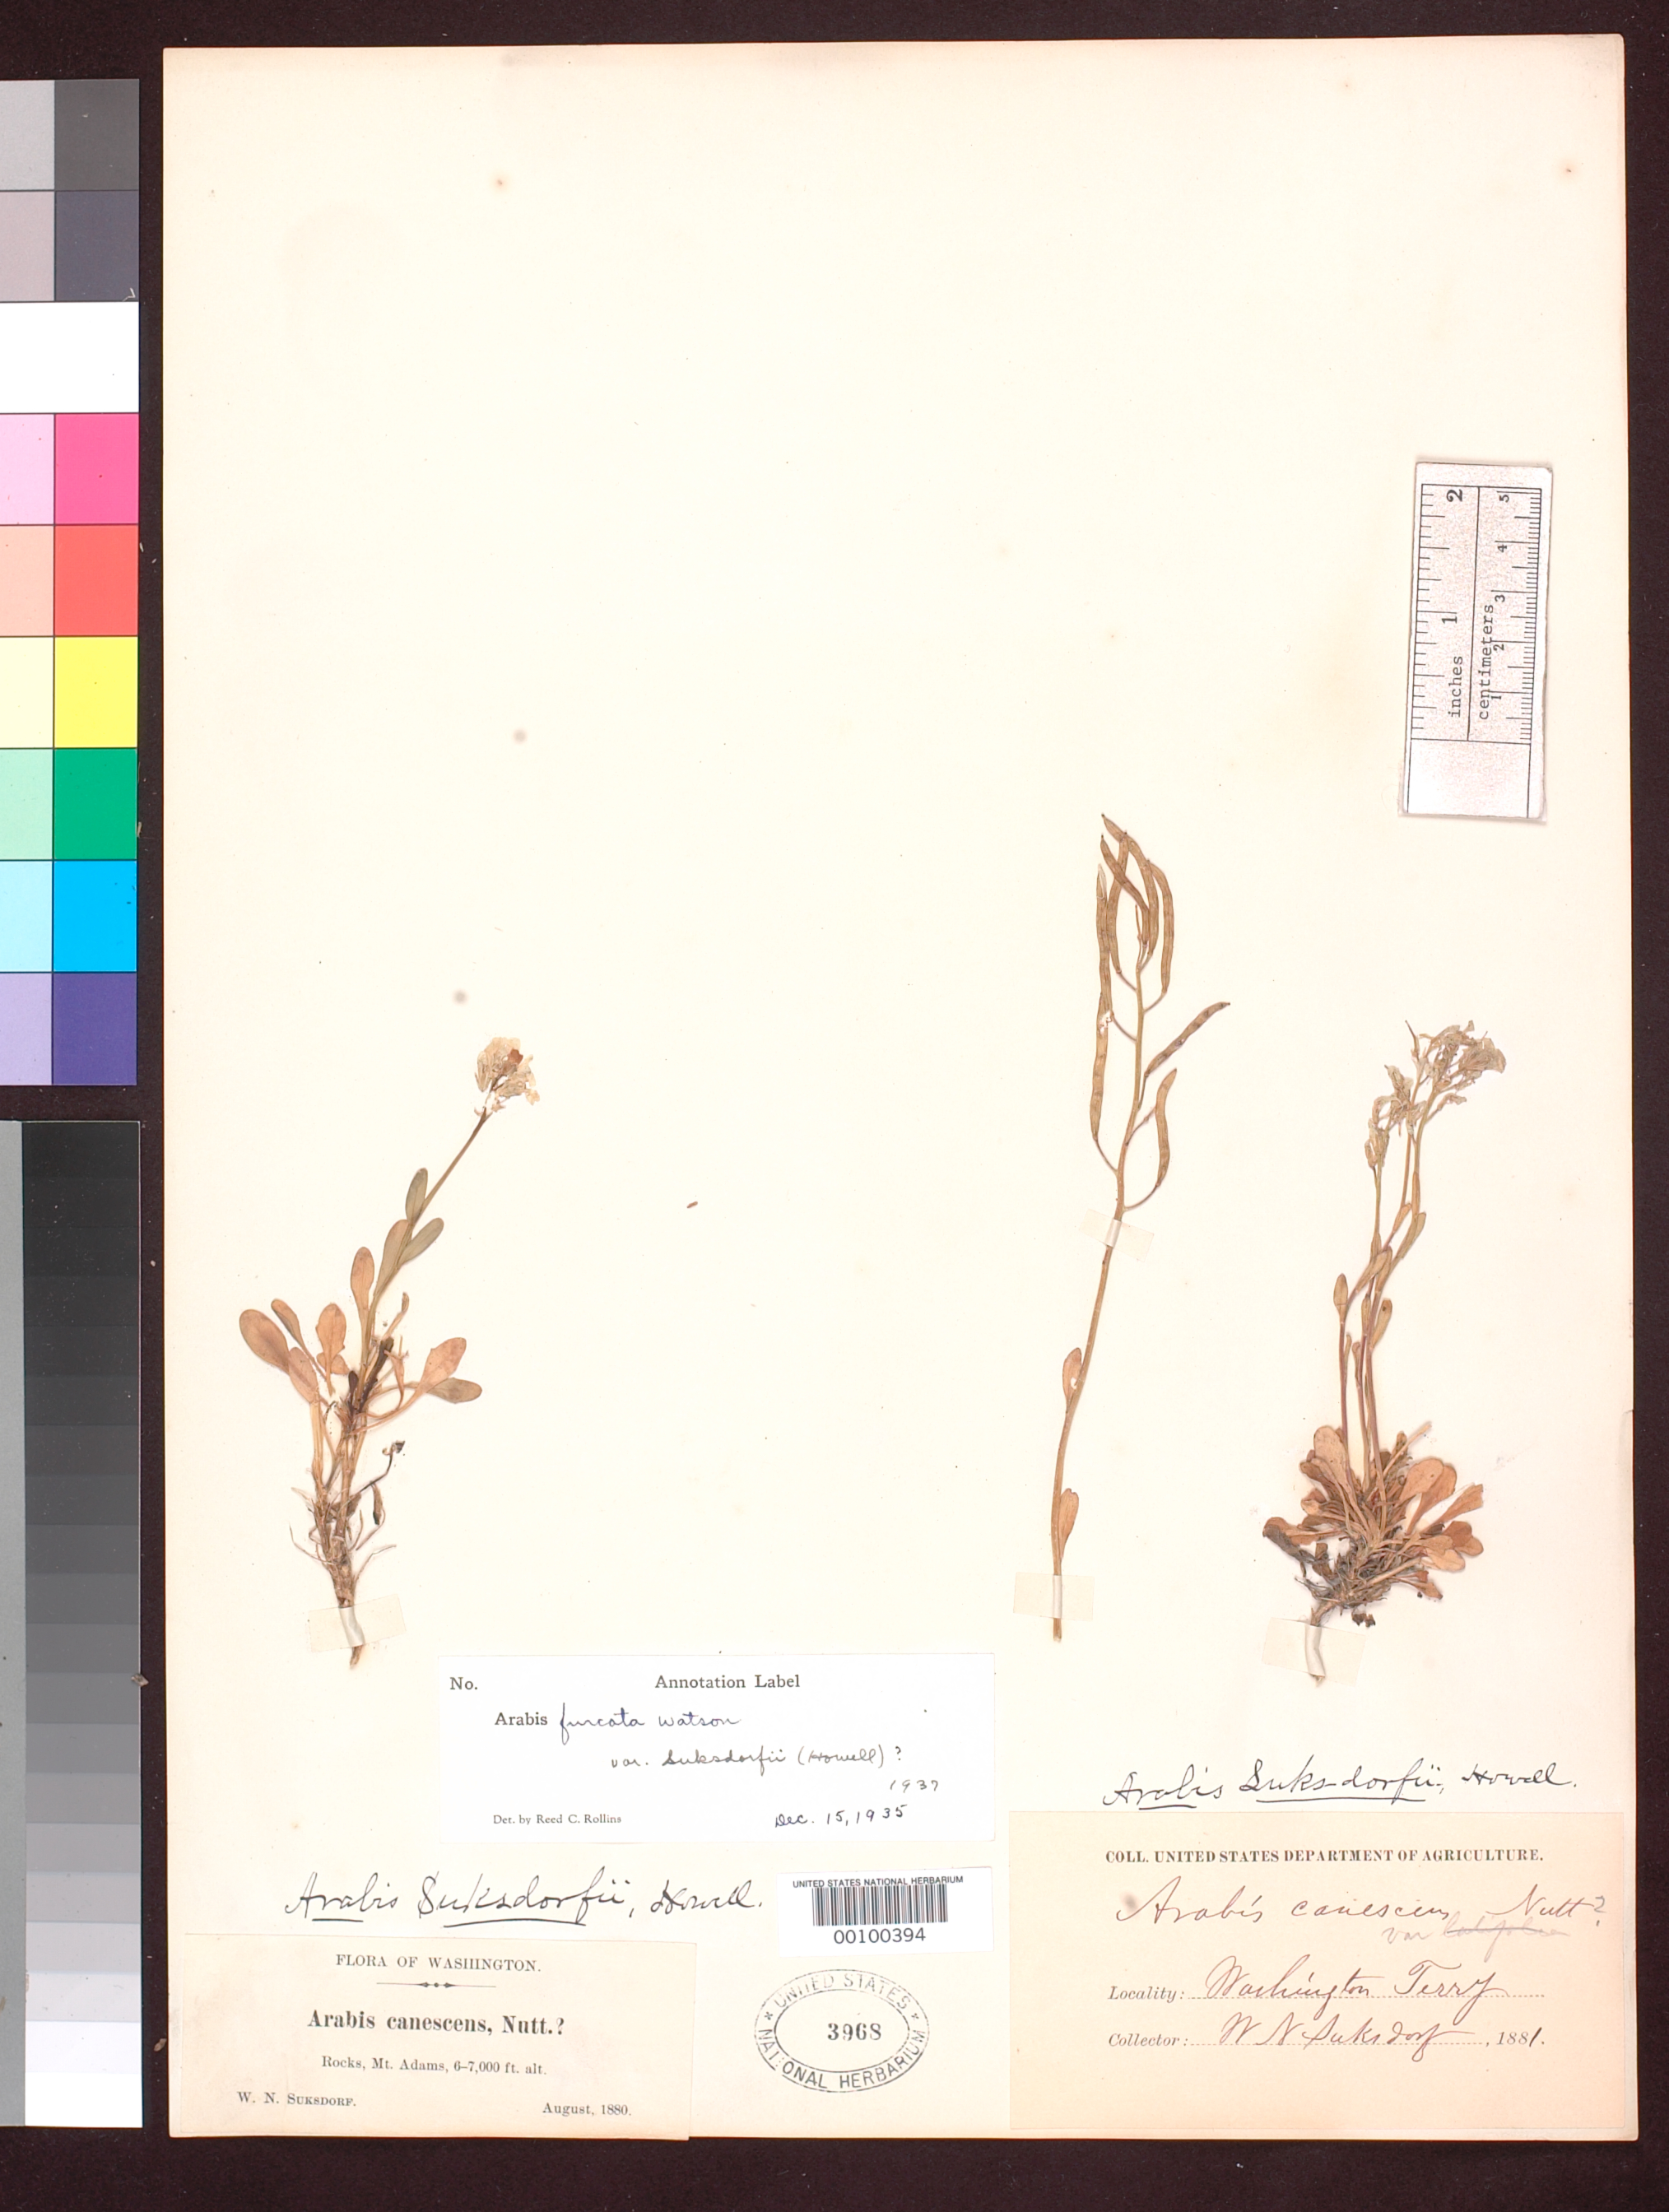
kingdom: Plantae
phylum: Tracheophyta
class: Magnoliopsida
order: Brassicales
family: Brassicaceae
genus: Arabis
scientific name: Arabis suksdorfii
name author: Howell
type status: Possible Type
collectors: W. N. Suksdorf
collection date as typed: Aug 1880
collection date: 1880-08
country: United States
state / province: Washington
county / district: Yakima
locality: Mt. Adams.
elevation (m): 1829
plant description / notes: Protologue, "On dry alluvial ridges Mount Adams Washington near the line of perpetual snow." Specimen annotated "not type collection of A. suksdorfii" by I. Al-Shehbaz (2004).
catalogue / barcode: US 3968